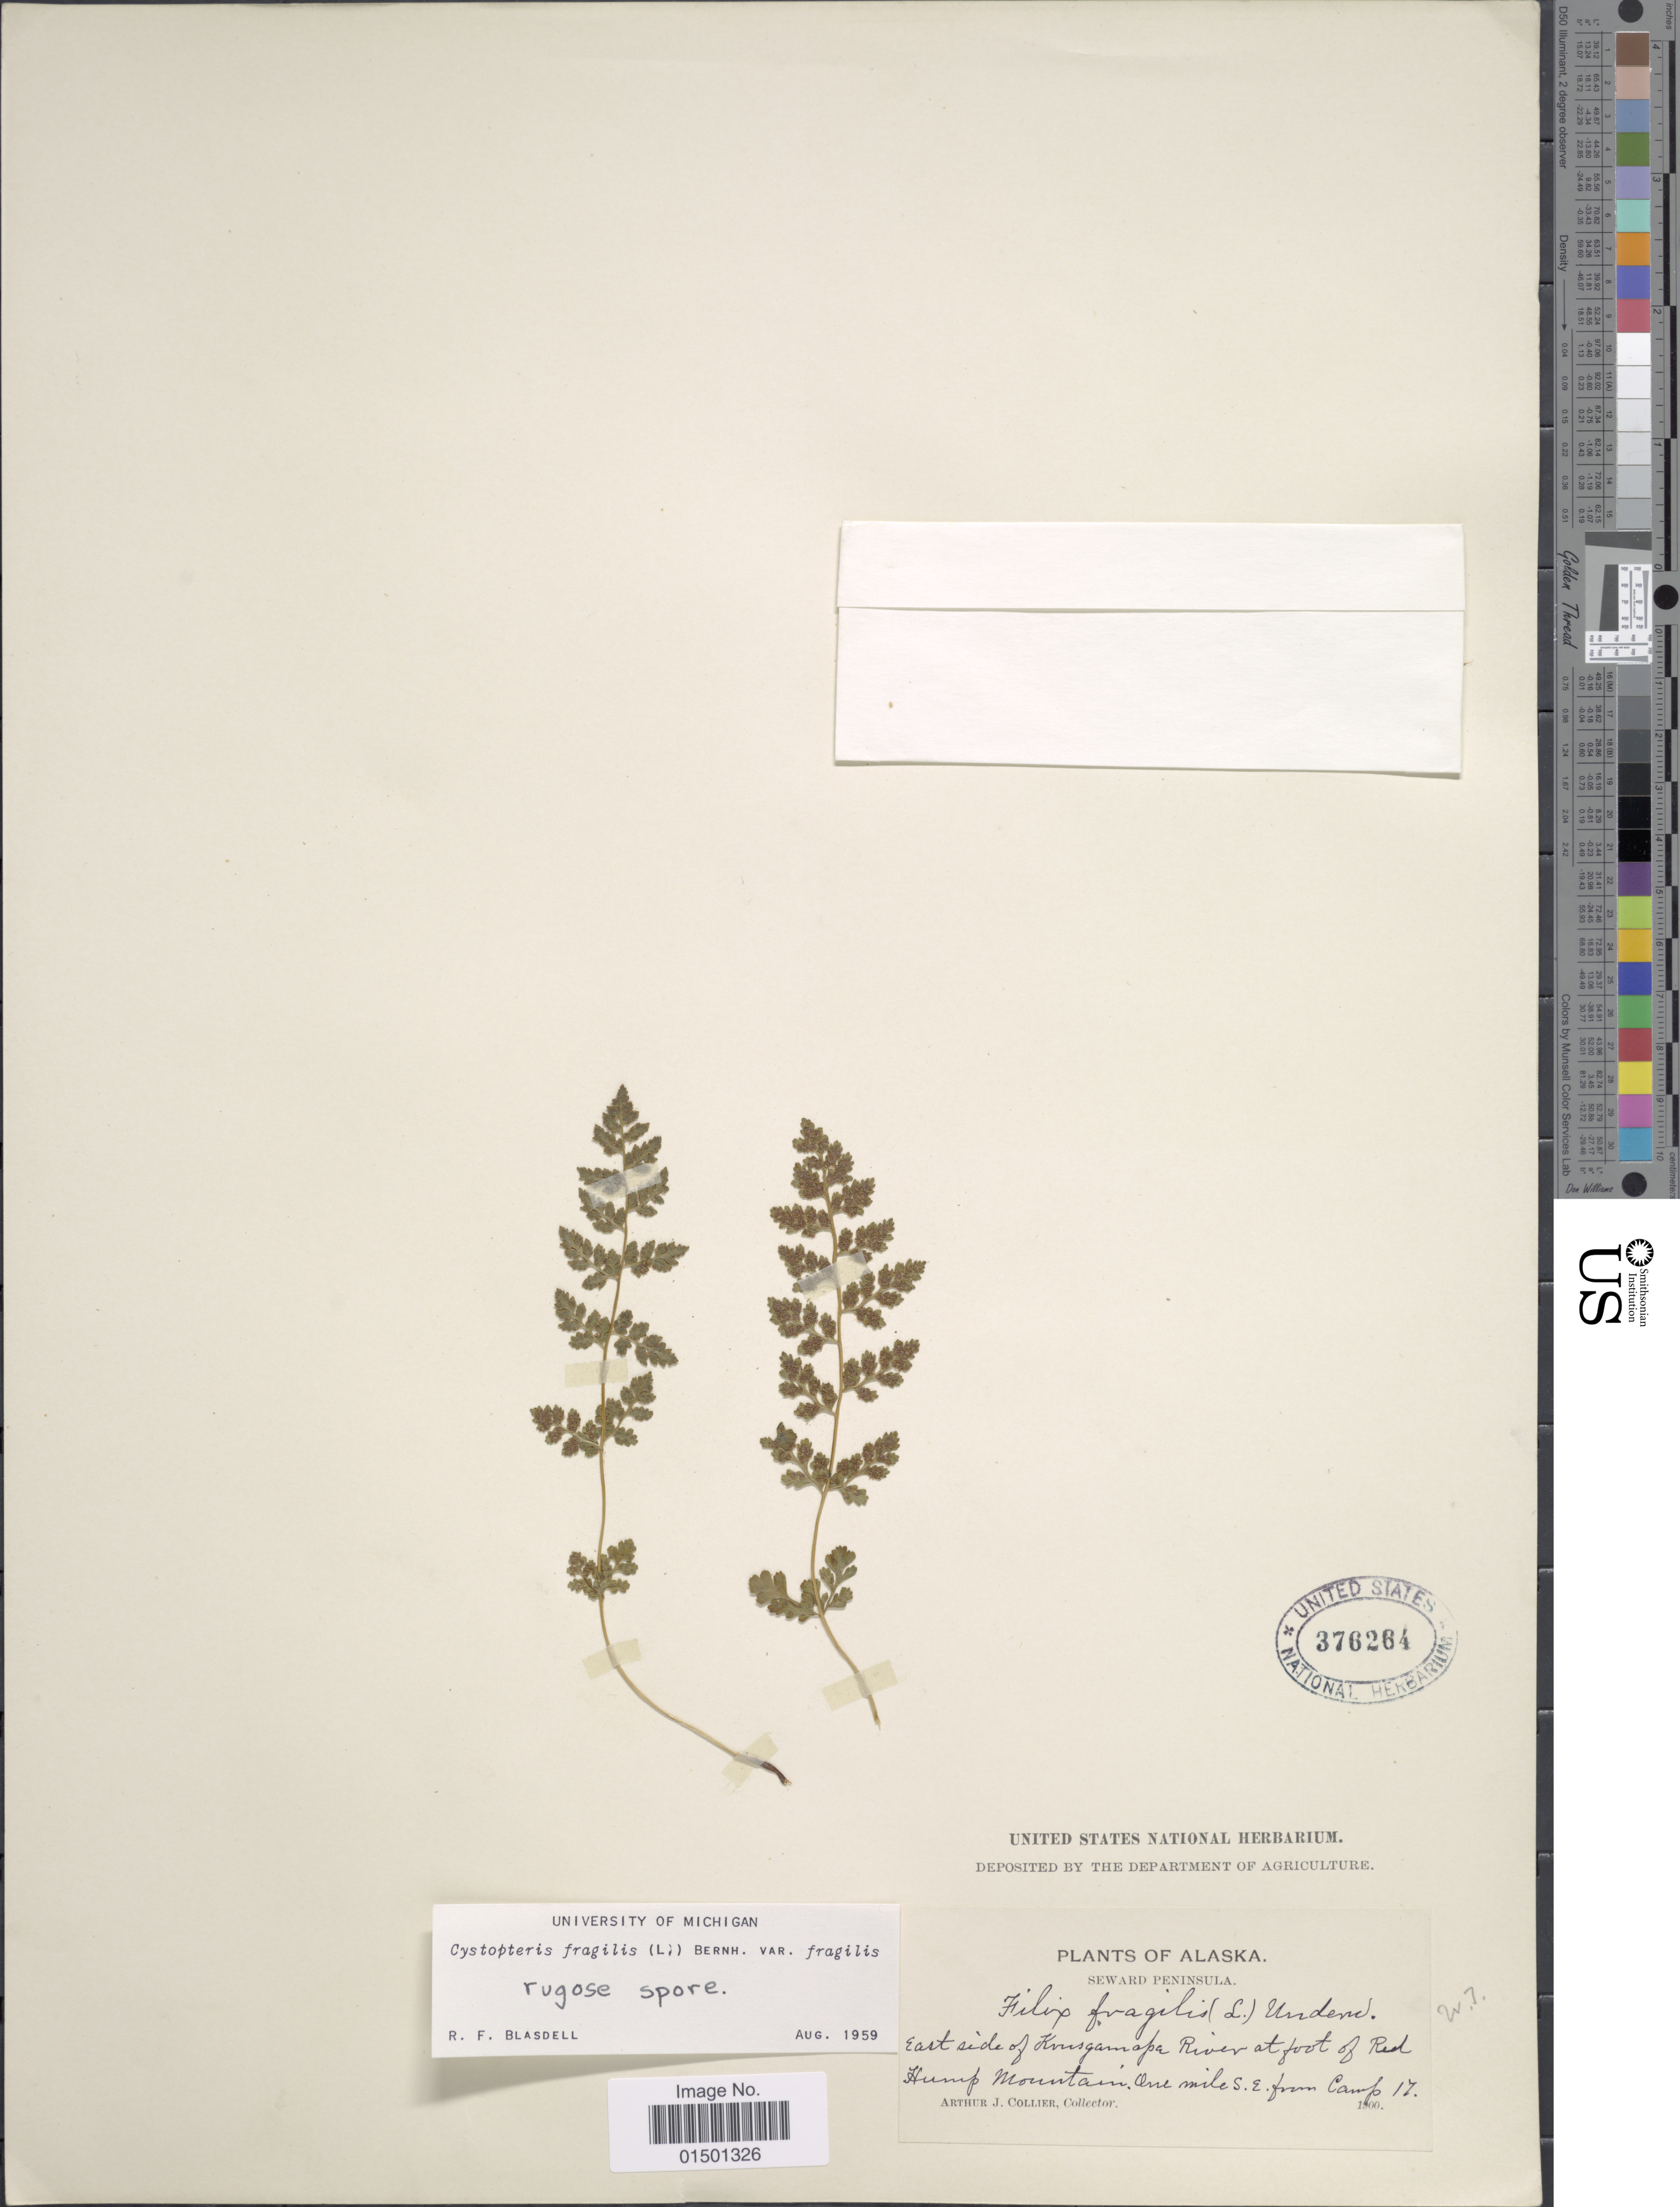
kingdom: Plantae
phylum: Tracheophyta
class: Polypodiopsida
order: Polypodiales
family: Cystopteridaceae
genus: Cystopteris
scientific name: Cystopteris fragilis var. dickieana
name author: B. Boivin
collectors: A. Collier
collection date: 1900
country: United States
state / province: Alaska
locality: Seward Peninsula, east side of Krusgamapa River at foot of Red Hump Mountain one mile S.E. from Camp 17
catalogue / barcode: US 376264